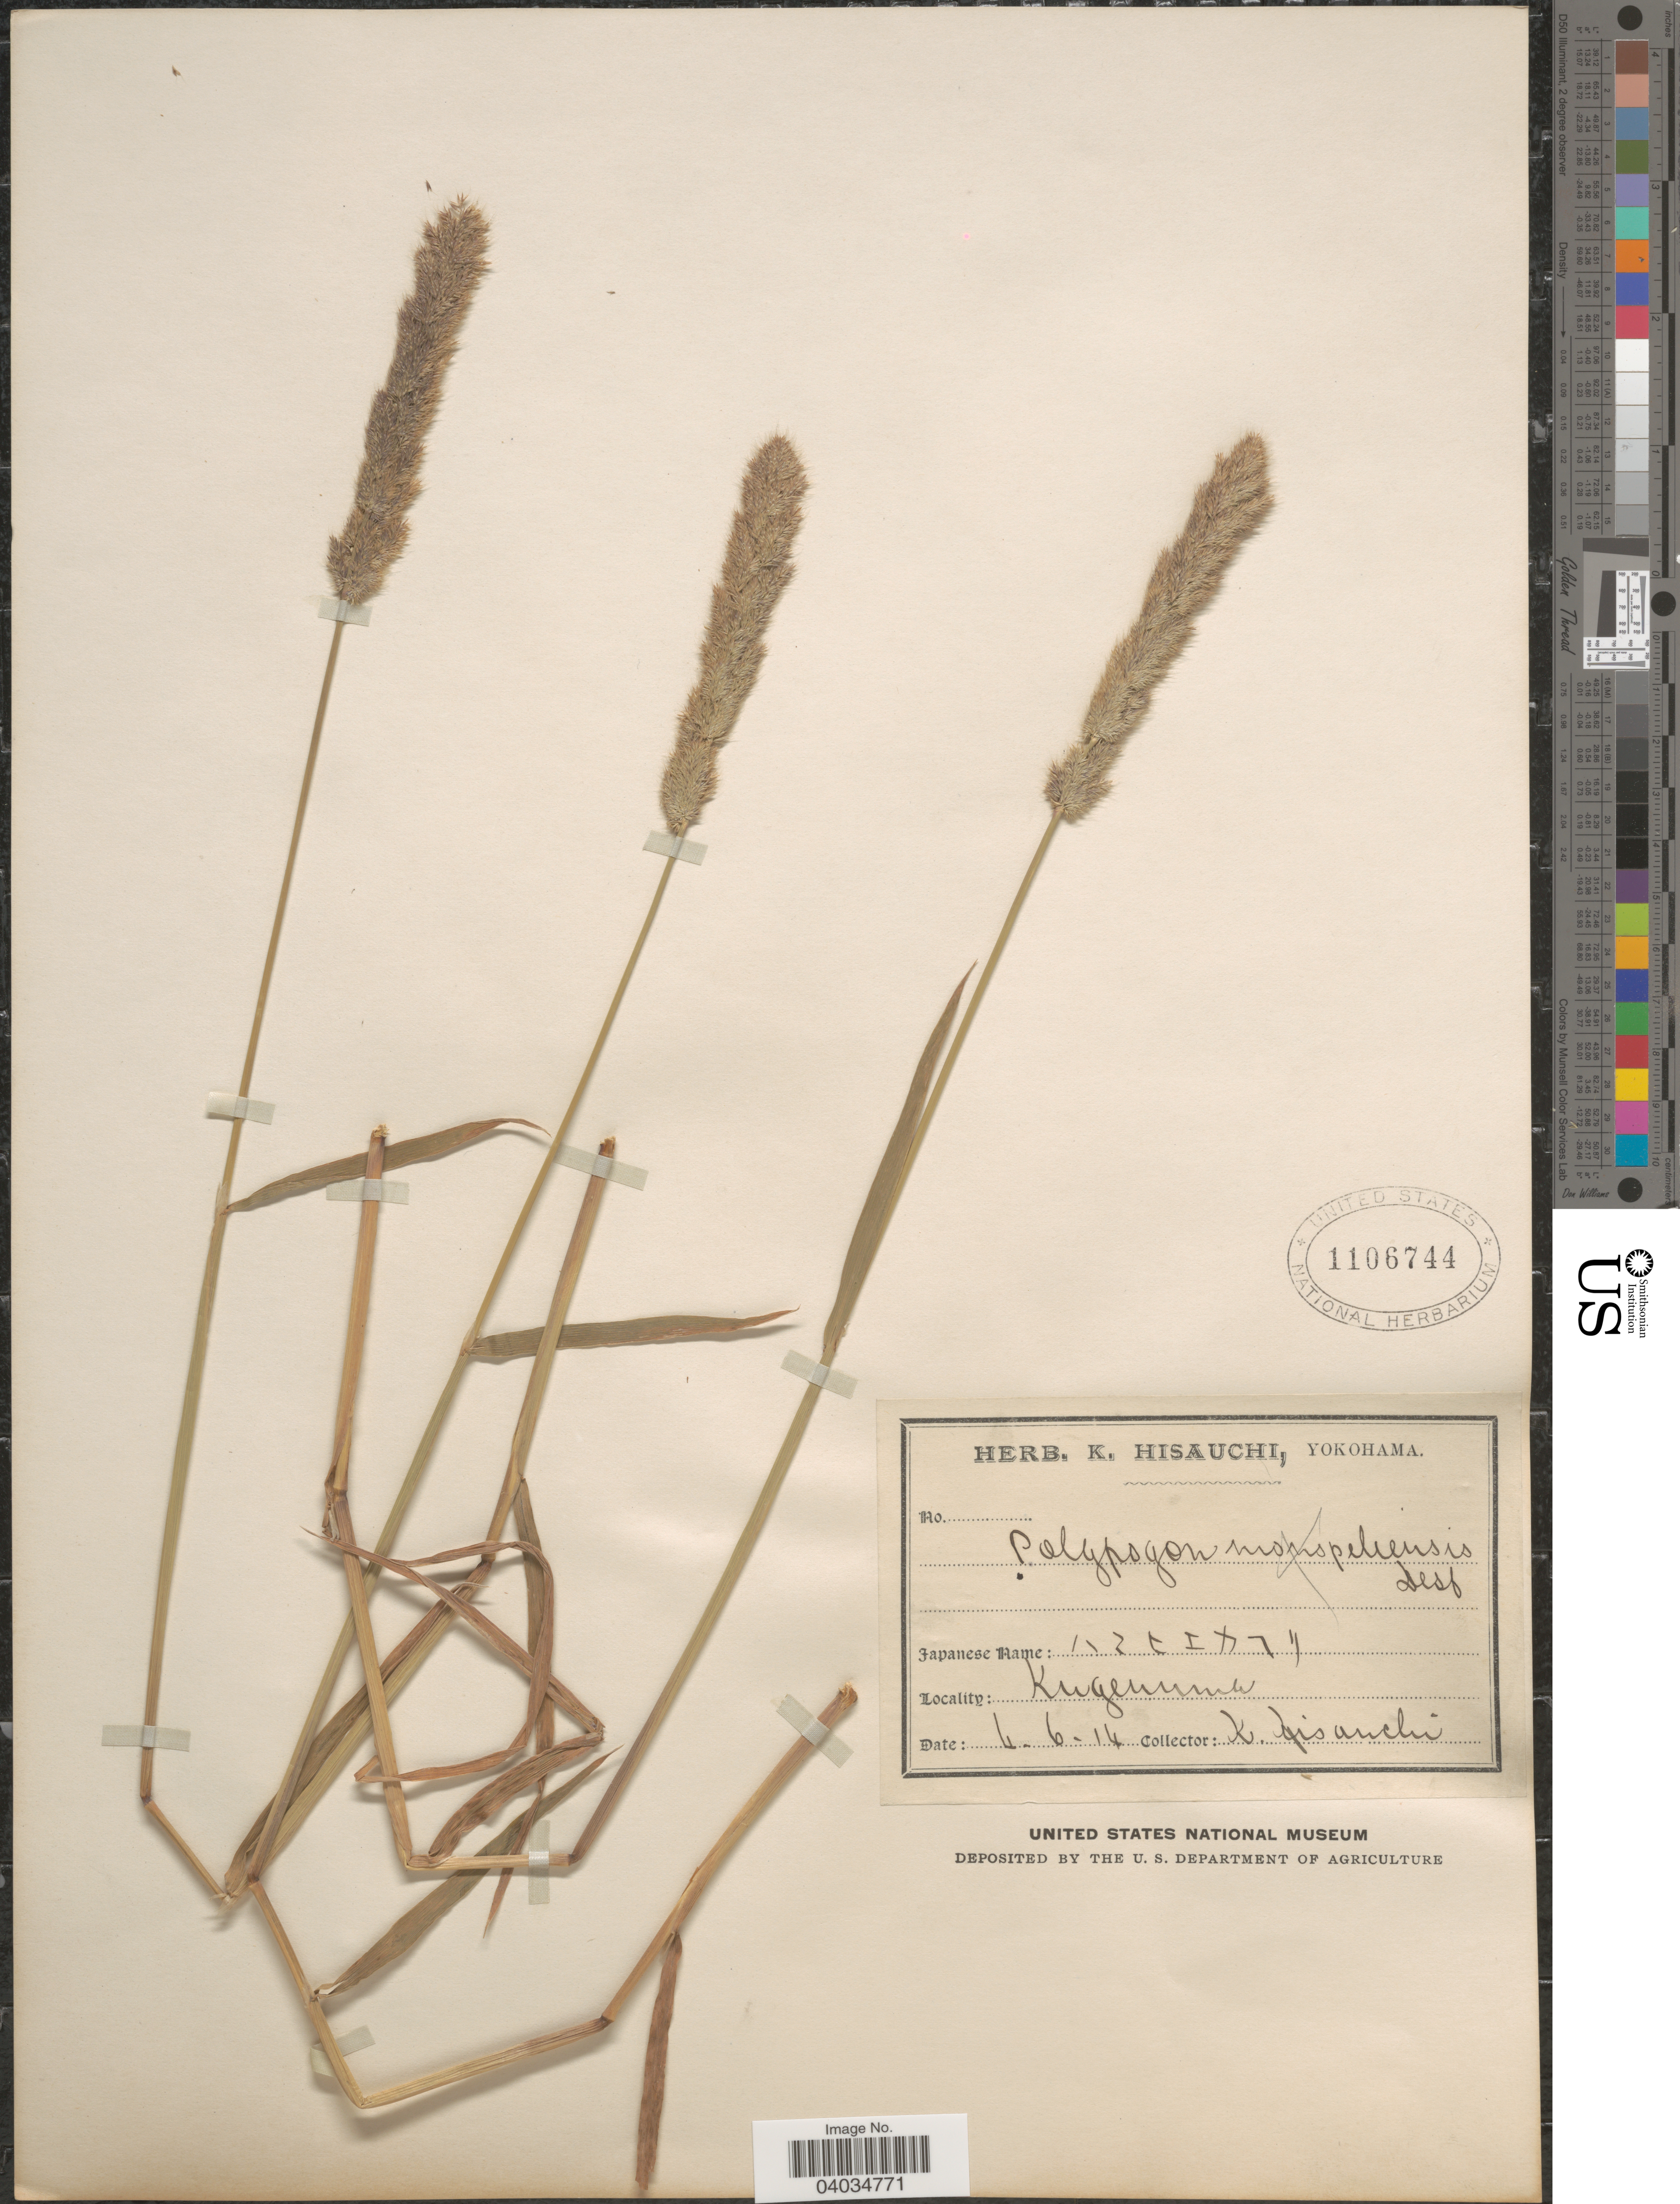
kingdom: Plantae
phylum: Tracheophyta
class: Liliopsida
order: Poales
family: Poaceae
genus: Polypogon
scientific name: Polypogon sp.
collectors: K. Hisauchi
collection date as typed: Transcribed d/m/y: 4/6/14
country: Japan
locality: Kugenuma.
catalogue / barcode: US 1106744